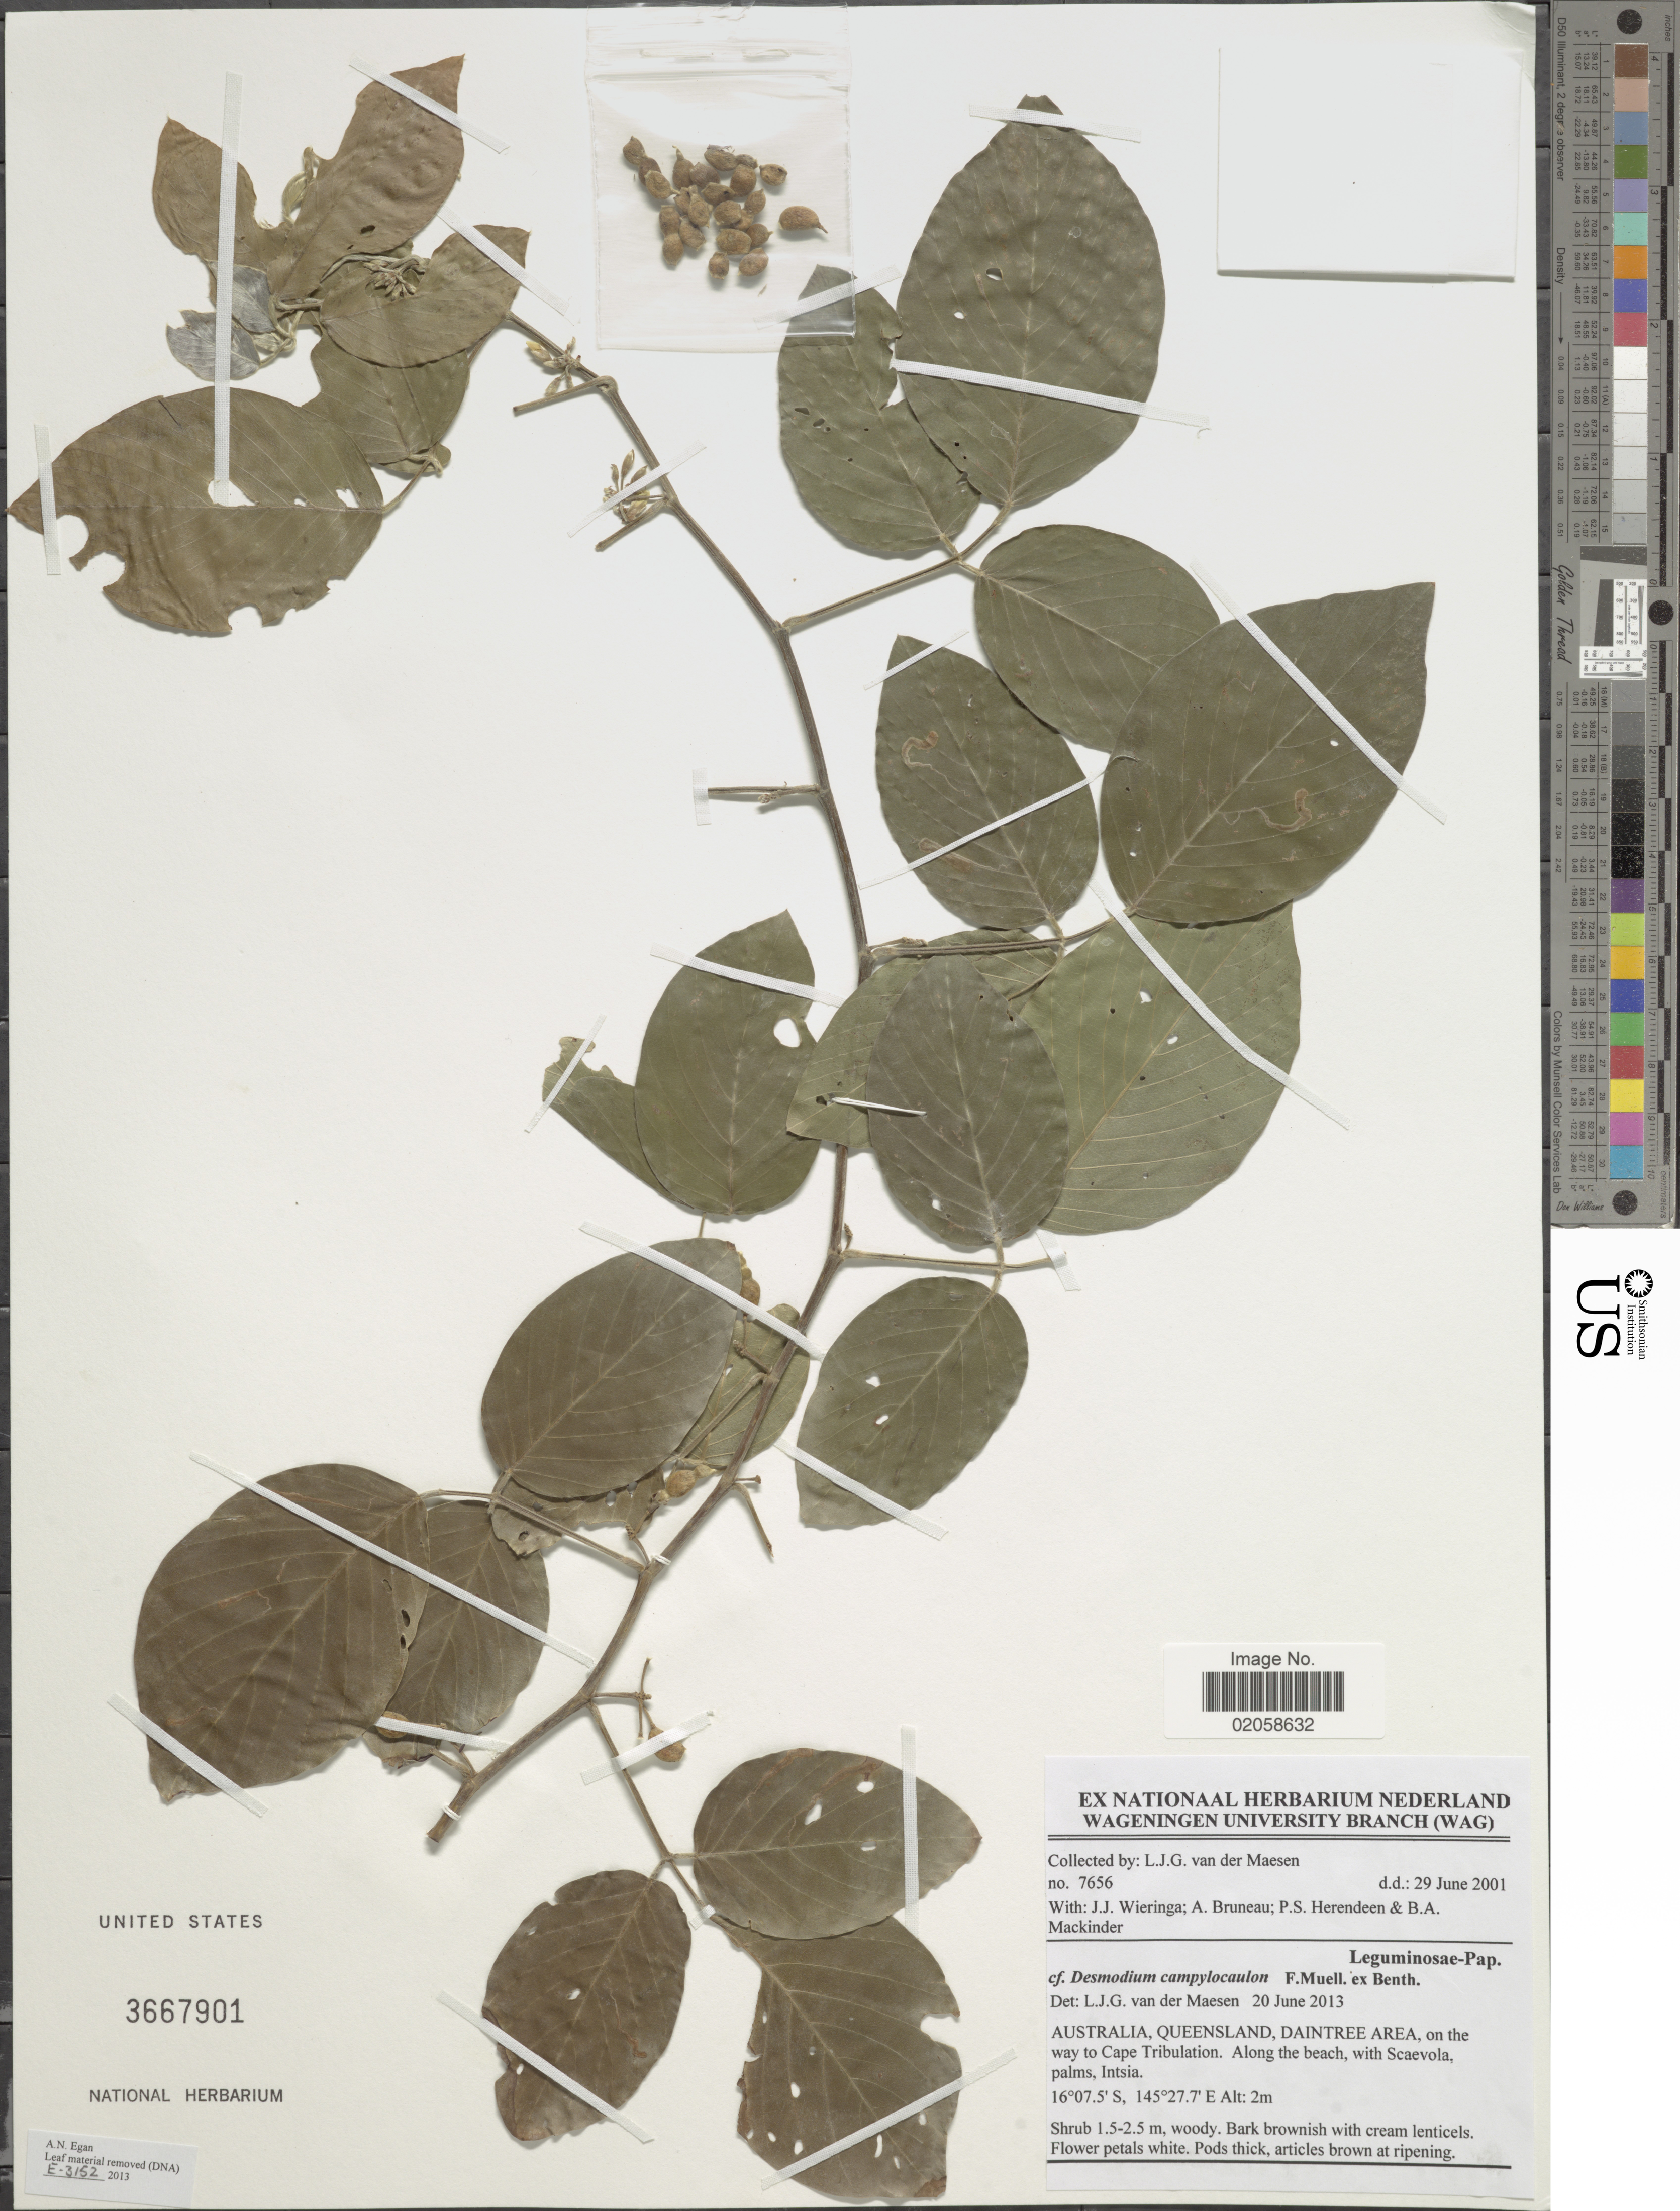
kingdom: Plantae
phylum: Tracheophyta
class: Magnoliopsida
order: Fabales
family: Fabaceae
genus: Dendrolobium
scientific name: Dendrolobium umbellatum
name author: (L.) Benth.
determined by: Strong, Mark T., (BOT), Smithsonian Institution - National Museum of Natural History (UNITED STATES)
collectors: L. van der Maesen, J. Wieringa, A. Bruneau, P. S. Herendeen & B. Mackinder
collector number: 7656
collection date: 2001-06-29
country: Australia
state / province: Queensland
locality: Daintree Area, on the way to Cape Tribulation. Along the beach. Intsia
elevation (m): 2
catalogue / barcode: US 3667901